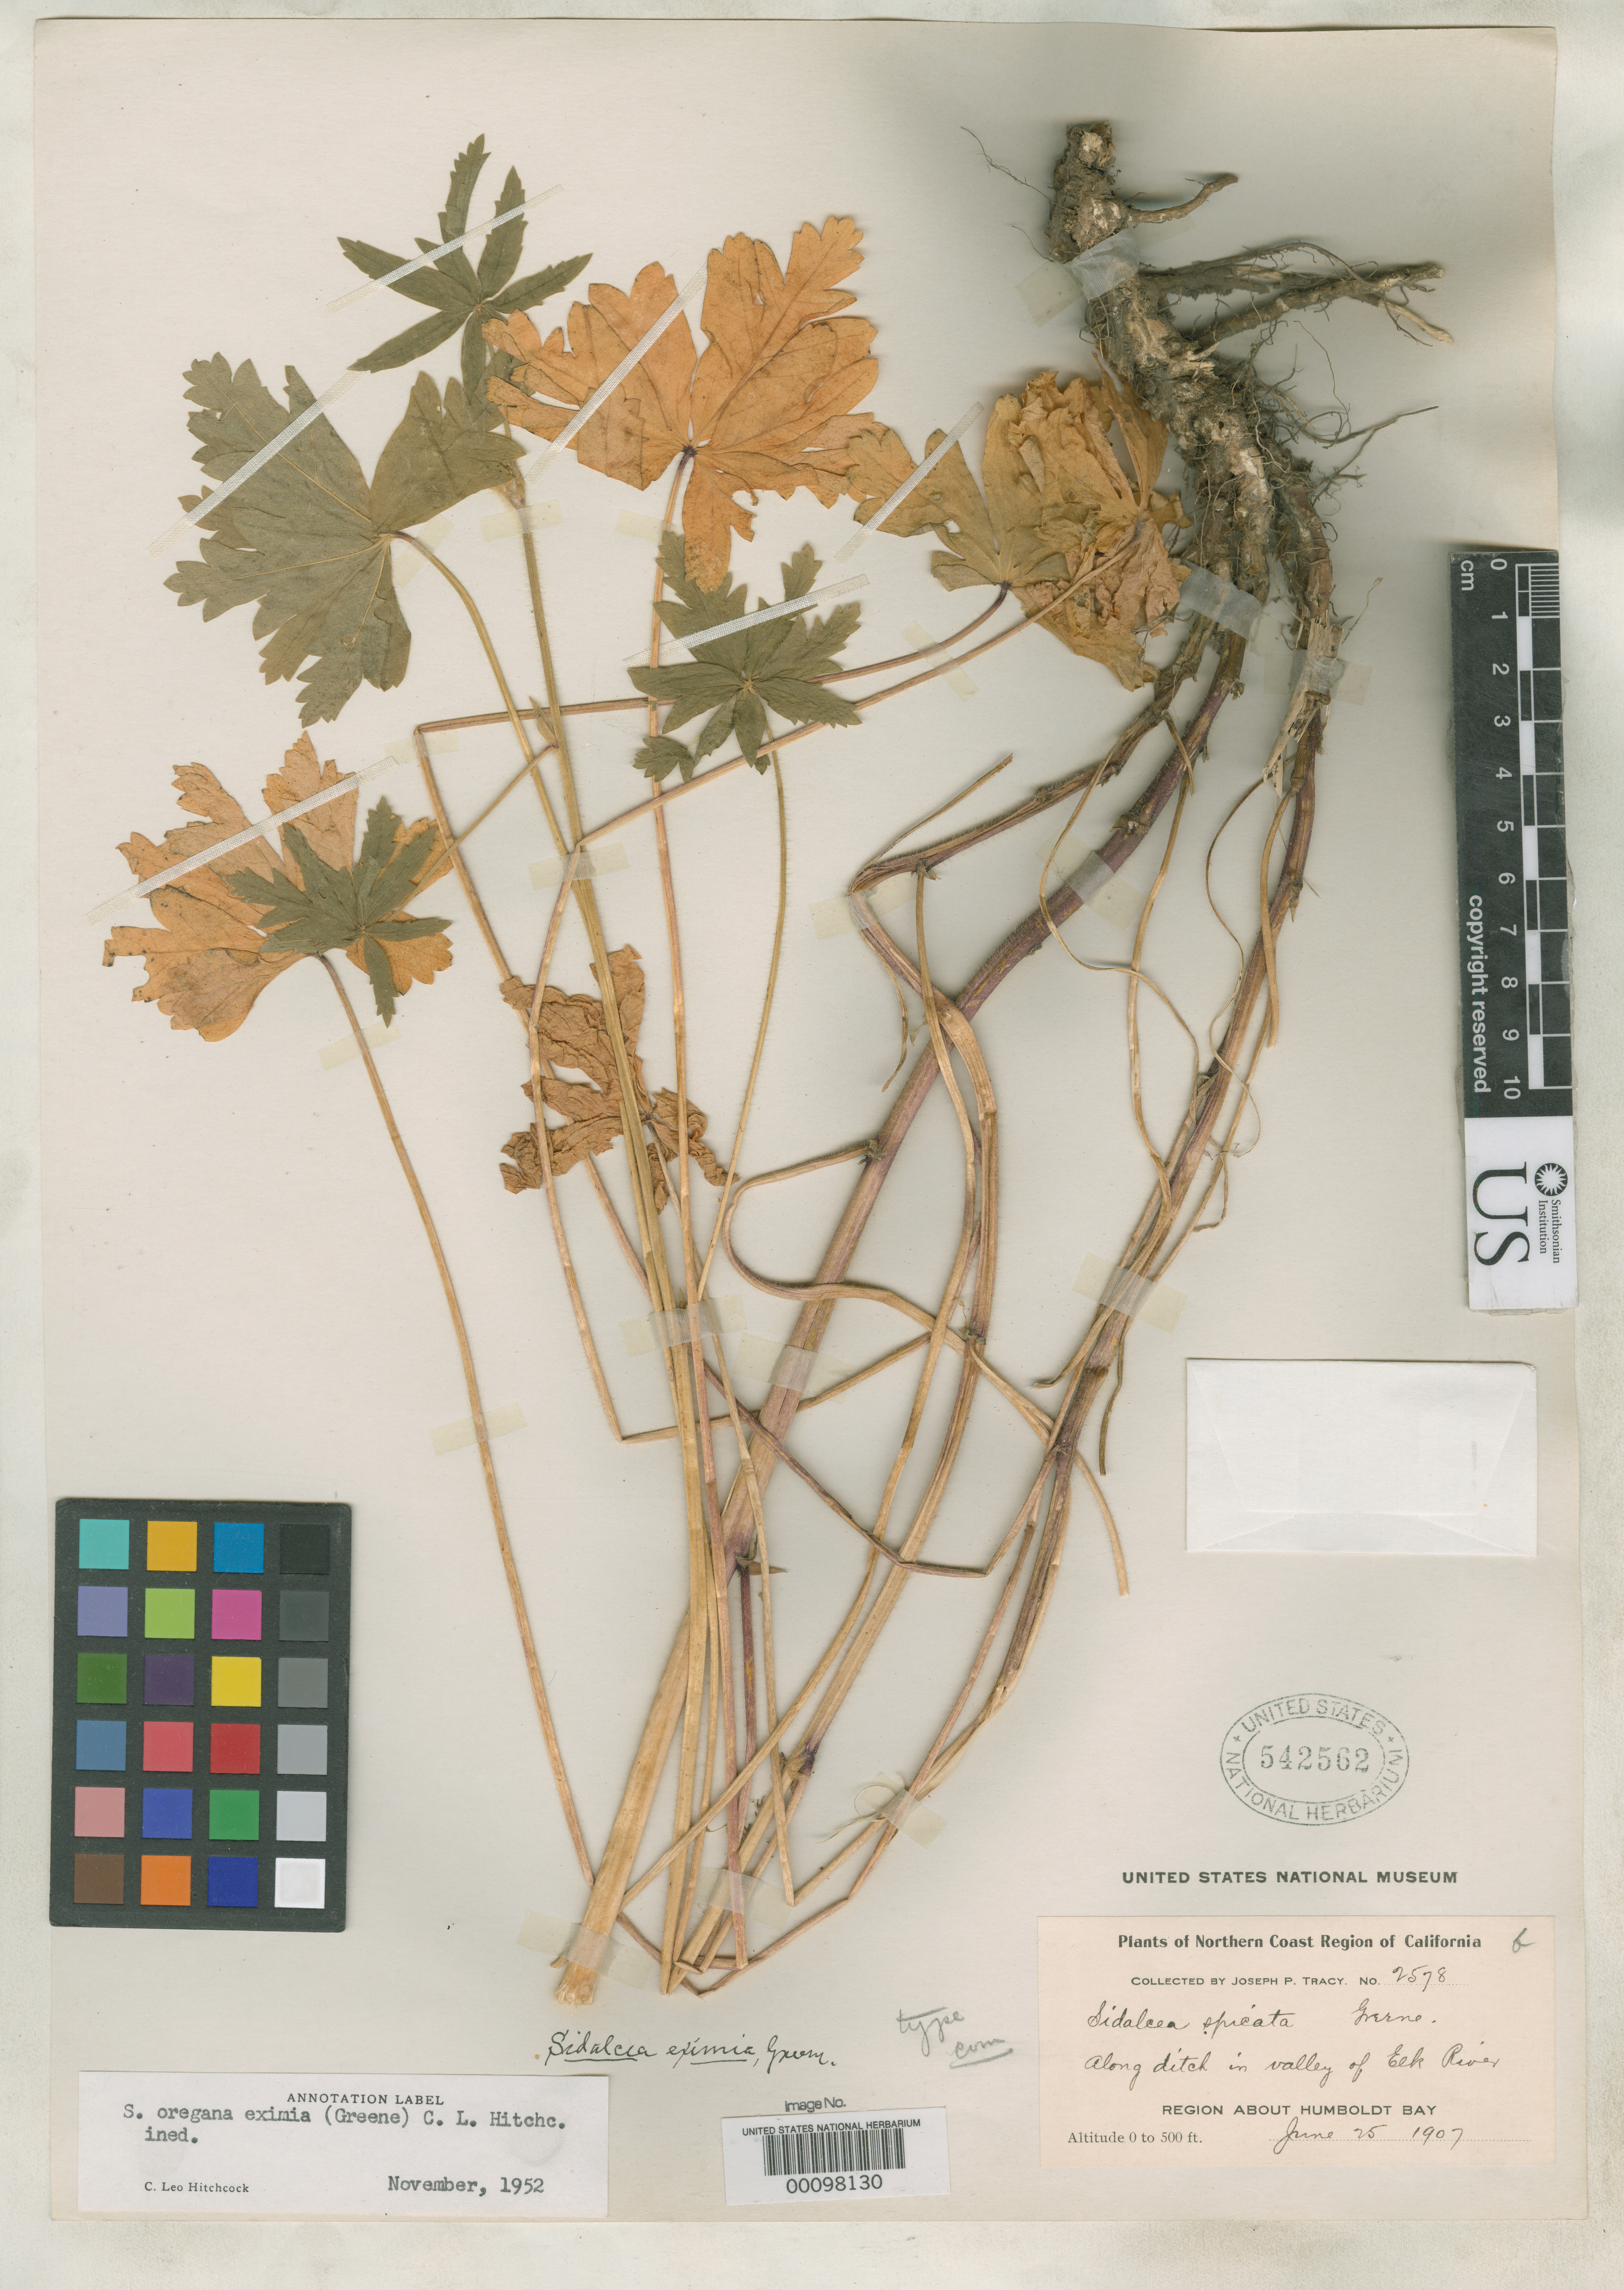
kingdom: Plantae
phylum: Tracheophyta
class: Magnoliopsida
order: Malvales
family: Malvaceae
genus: Sidalcea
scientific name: Sidalcea exima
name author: Greene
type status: Type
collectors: J. Tracy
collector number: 2578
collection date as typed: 25 Jun 1907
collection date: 1907-06-25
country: United States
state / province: California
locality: About Humboldt Bay.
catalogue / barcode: US 542562